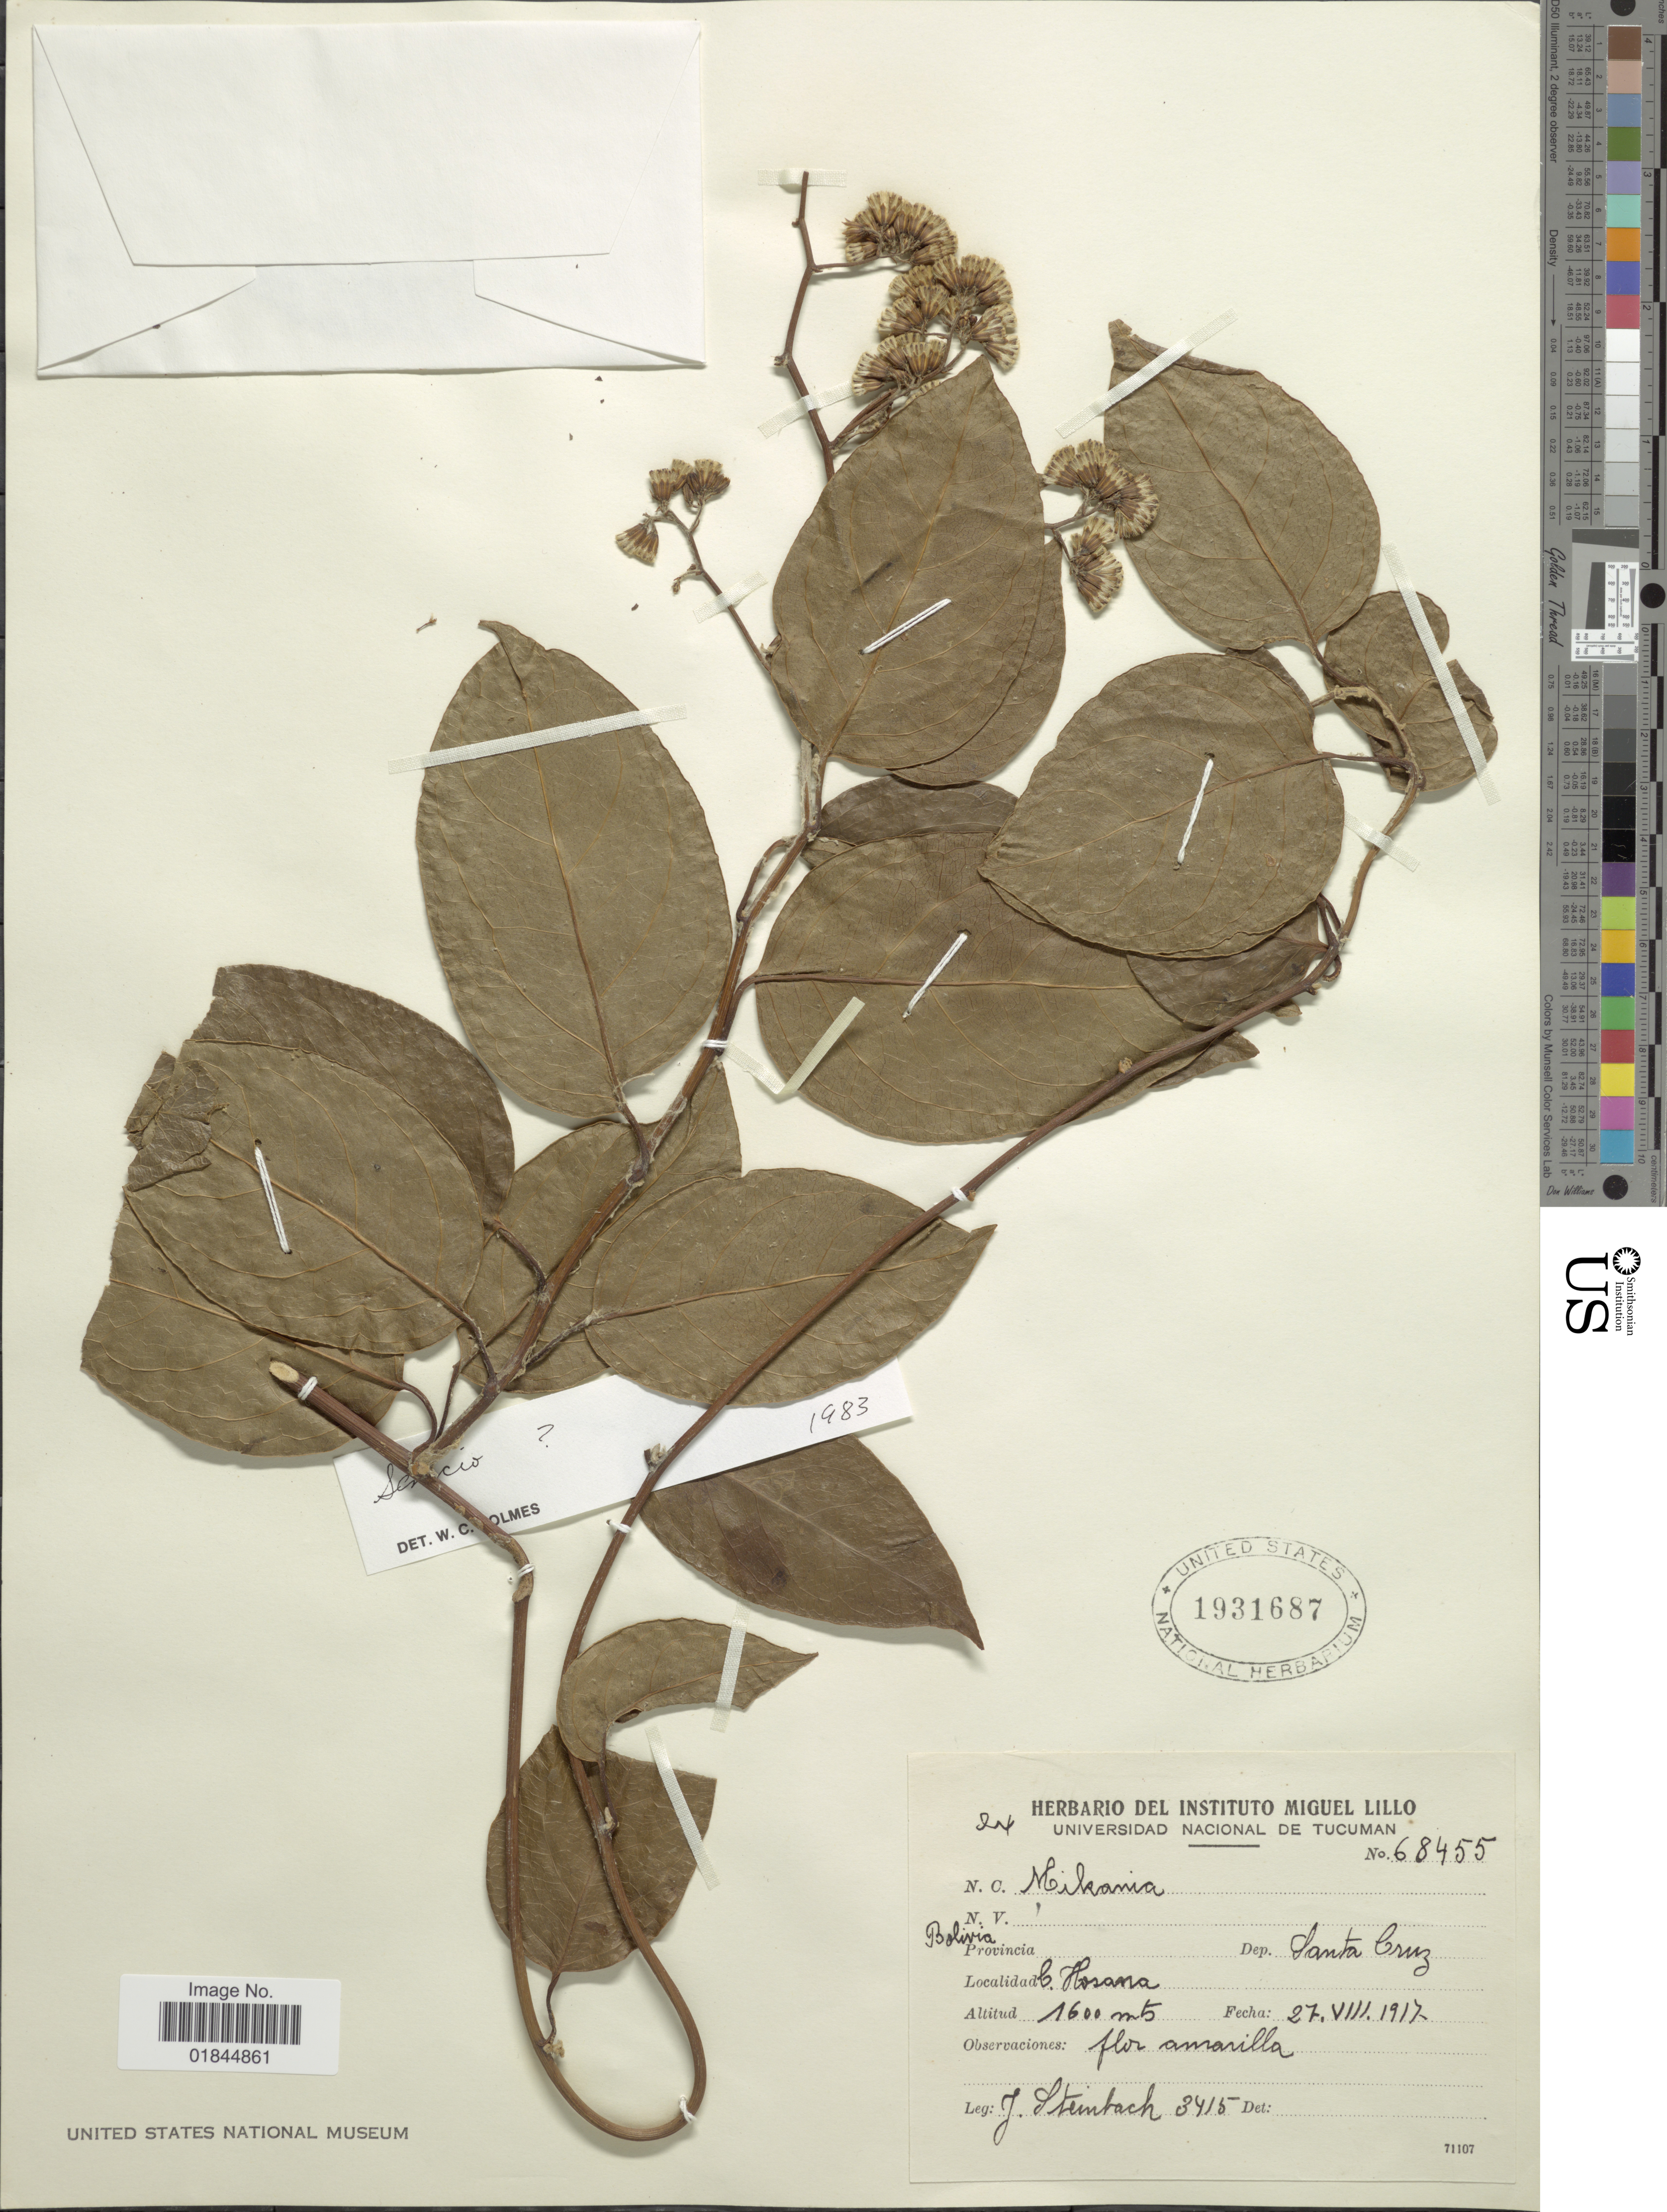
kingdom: Plantae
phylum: Tracheophyta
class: Magnoliopsida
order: Asterales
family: Asteraceae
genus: Pentacalia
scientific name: Pentacalia sp.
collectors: J. Steinbach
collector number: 3415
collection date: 1917-08-27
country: Bolivia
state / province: Santa Cruz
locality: Dep. Santa Cruz. C. Hosana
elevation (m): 1600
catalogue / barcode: US 1931687